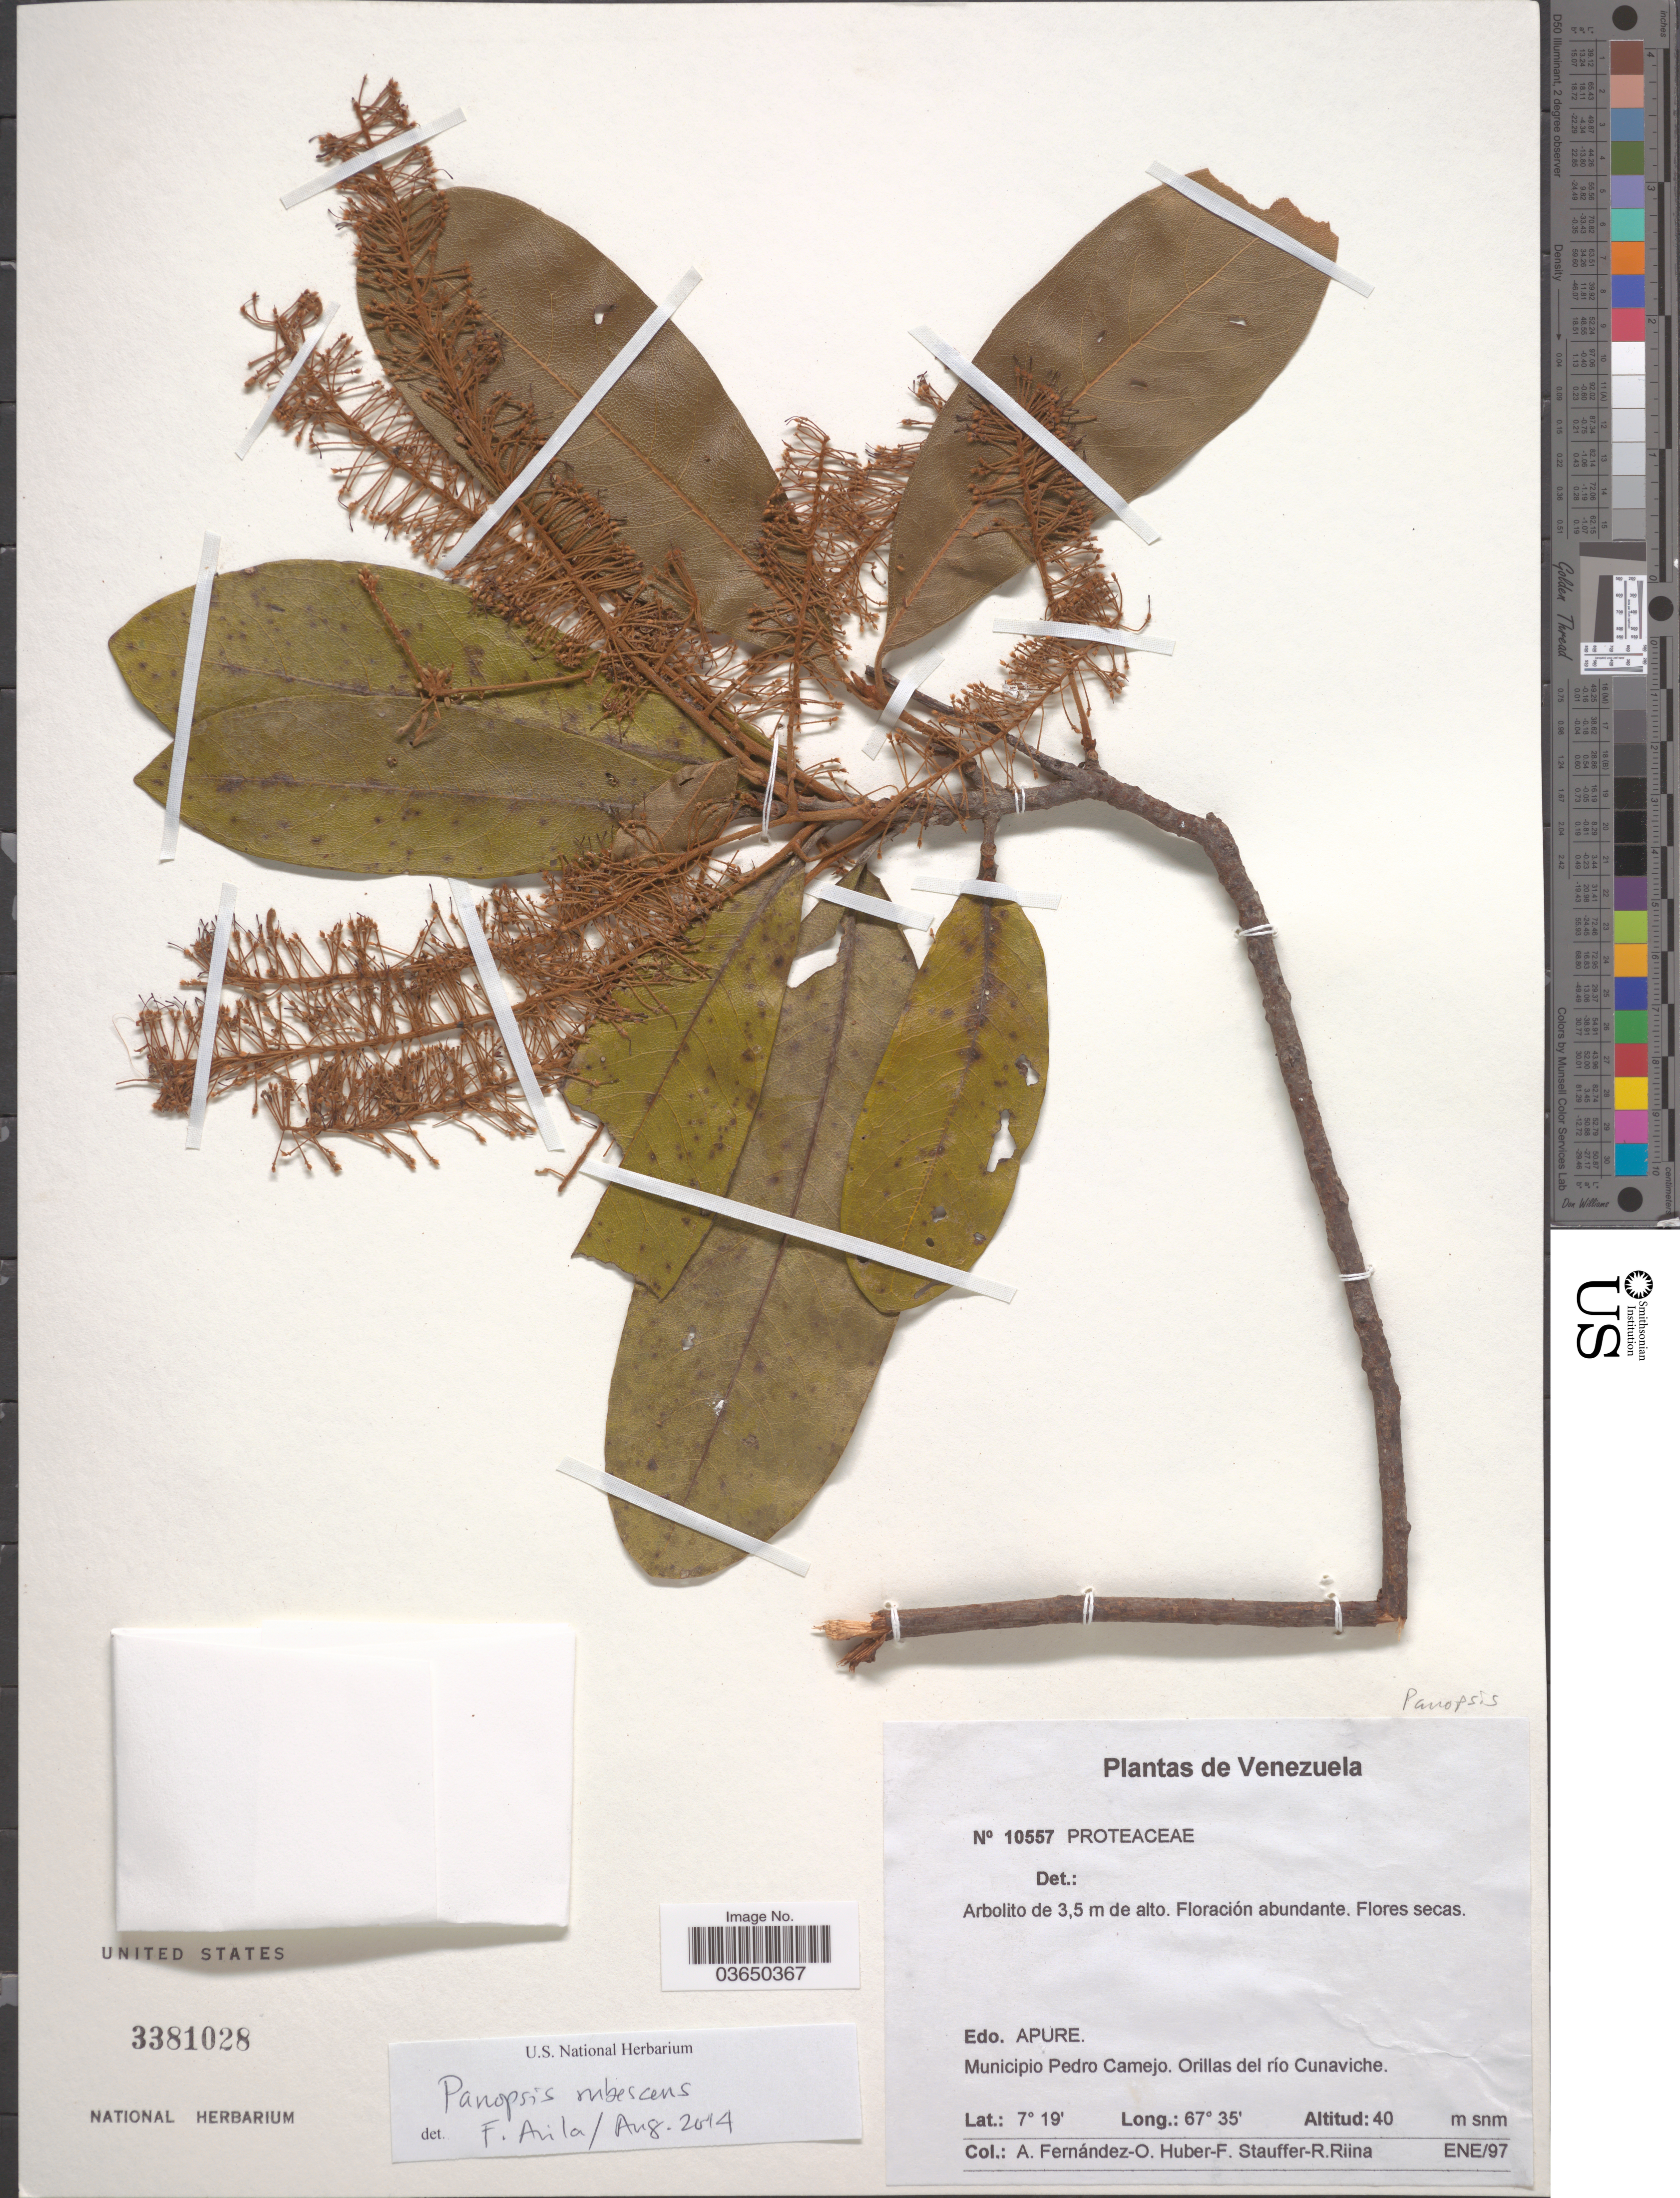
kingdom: Plantae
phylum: Tracheophyta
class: Magnoliopsida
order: Proteales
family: Proteaceae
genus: Panopsis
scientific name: Panopsis rubescens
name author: (Pohl) Pittier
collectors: A. Fernández, O. Huber, F. W. Stauffer & R. Riina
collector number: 10557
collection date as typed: Transcribed d/m/y: /1/97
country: Venezuela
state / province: Apure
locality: Edo. Apure. Municipio Pedro Camejo. Orillas del río Cunaviche.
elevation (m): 40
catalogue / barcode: US 3381028